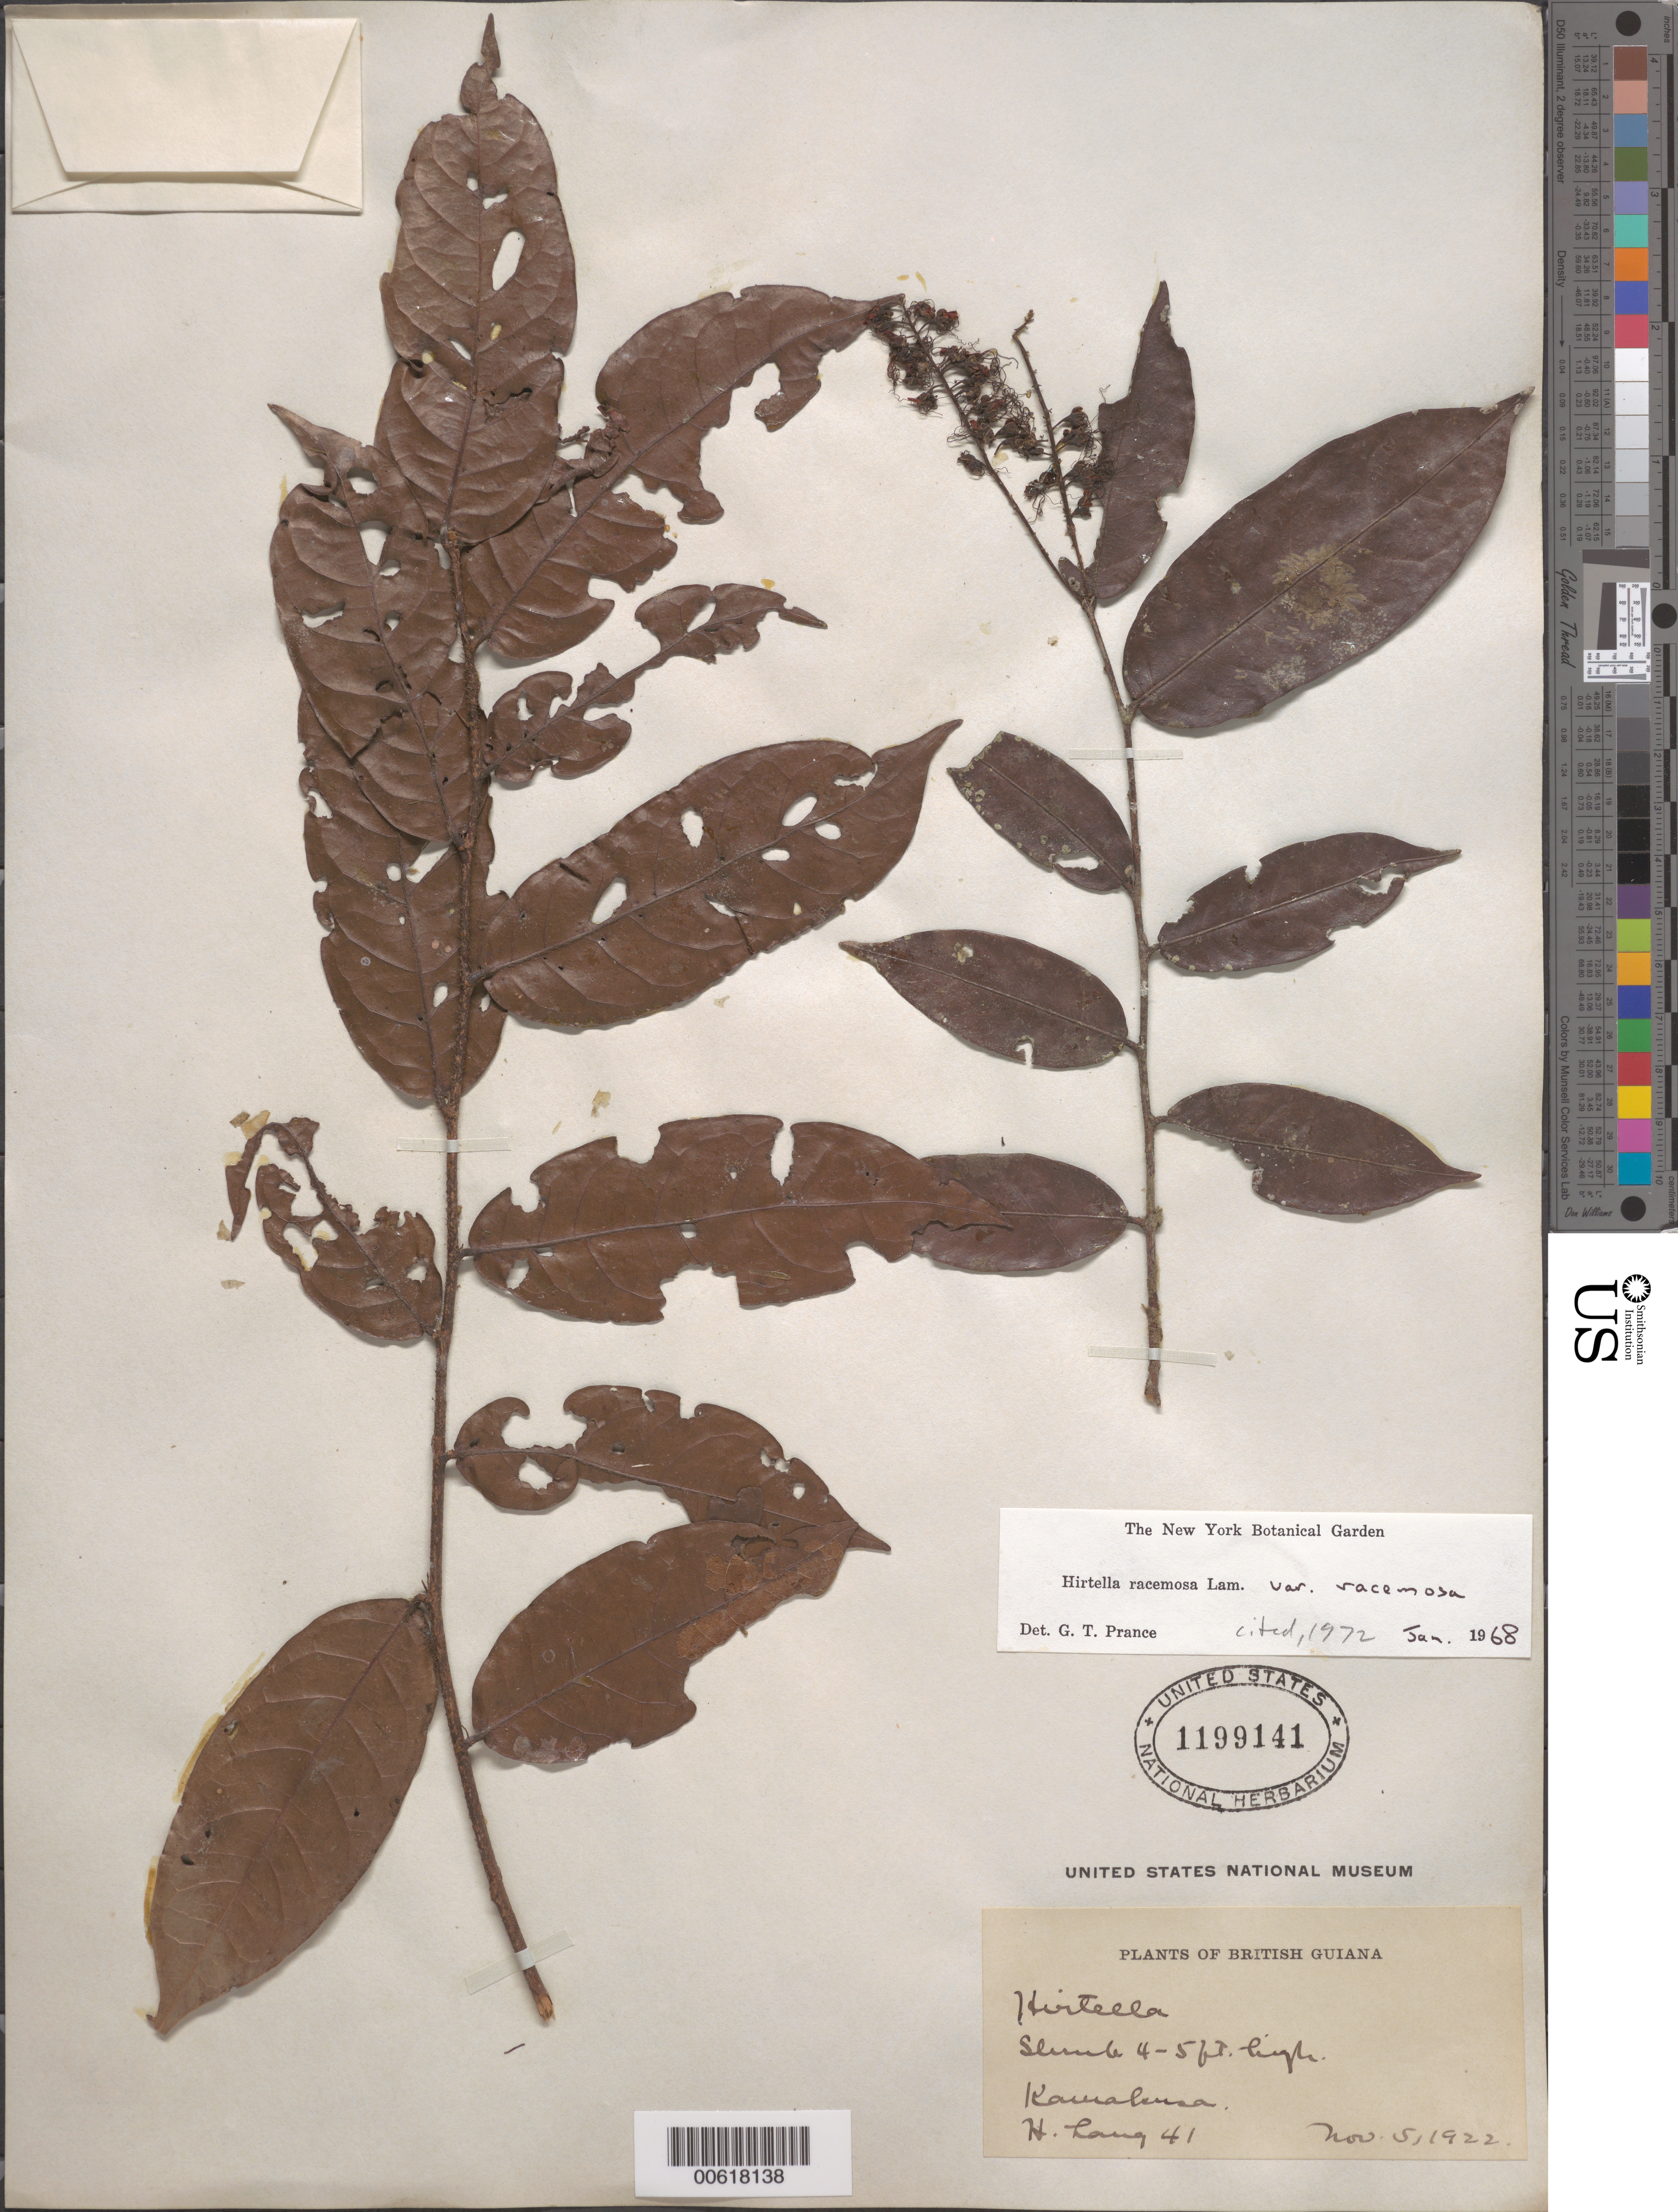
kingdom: Plantae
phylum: Tracheophyta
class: Magnoliopsida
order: Malpighiales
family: Chrysobalanaceae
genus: Hirtella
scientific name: Hirtella racemosa var. racemosa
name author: Lam.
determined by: Prance, G. T.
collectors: H. Lang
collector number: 41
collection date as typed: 5-Nov-22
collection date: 1922-11-05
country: Guyana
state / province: Cuyuni-Mazaruni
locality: Kamakusa, Upper Mazaruni R.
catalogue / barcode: US 1199141